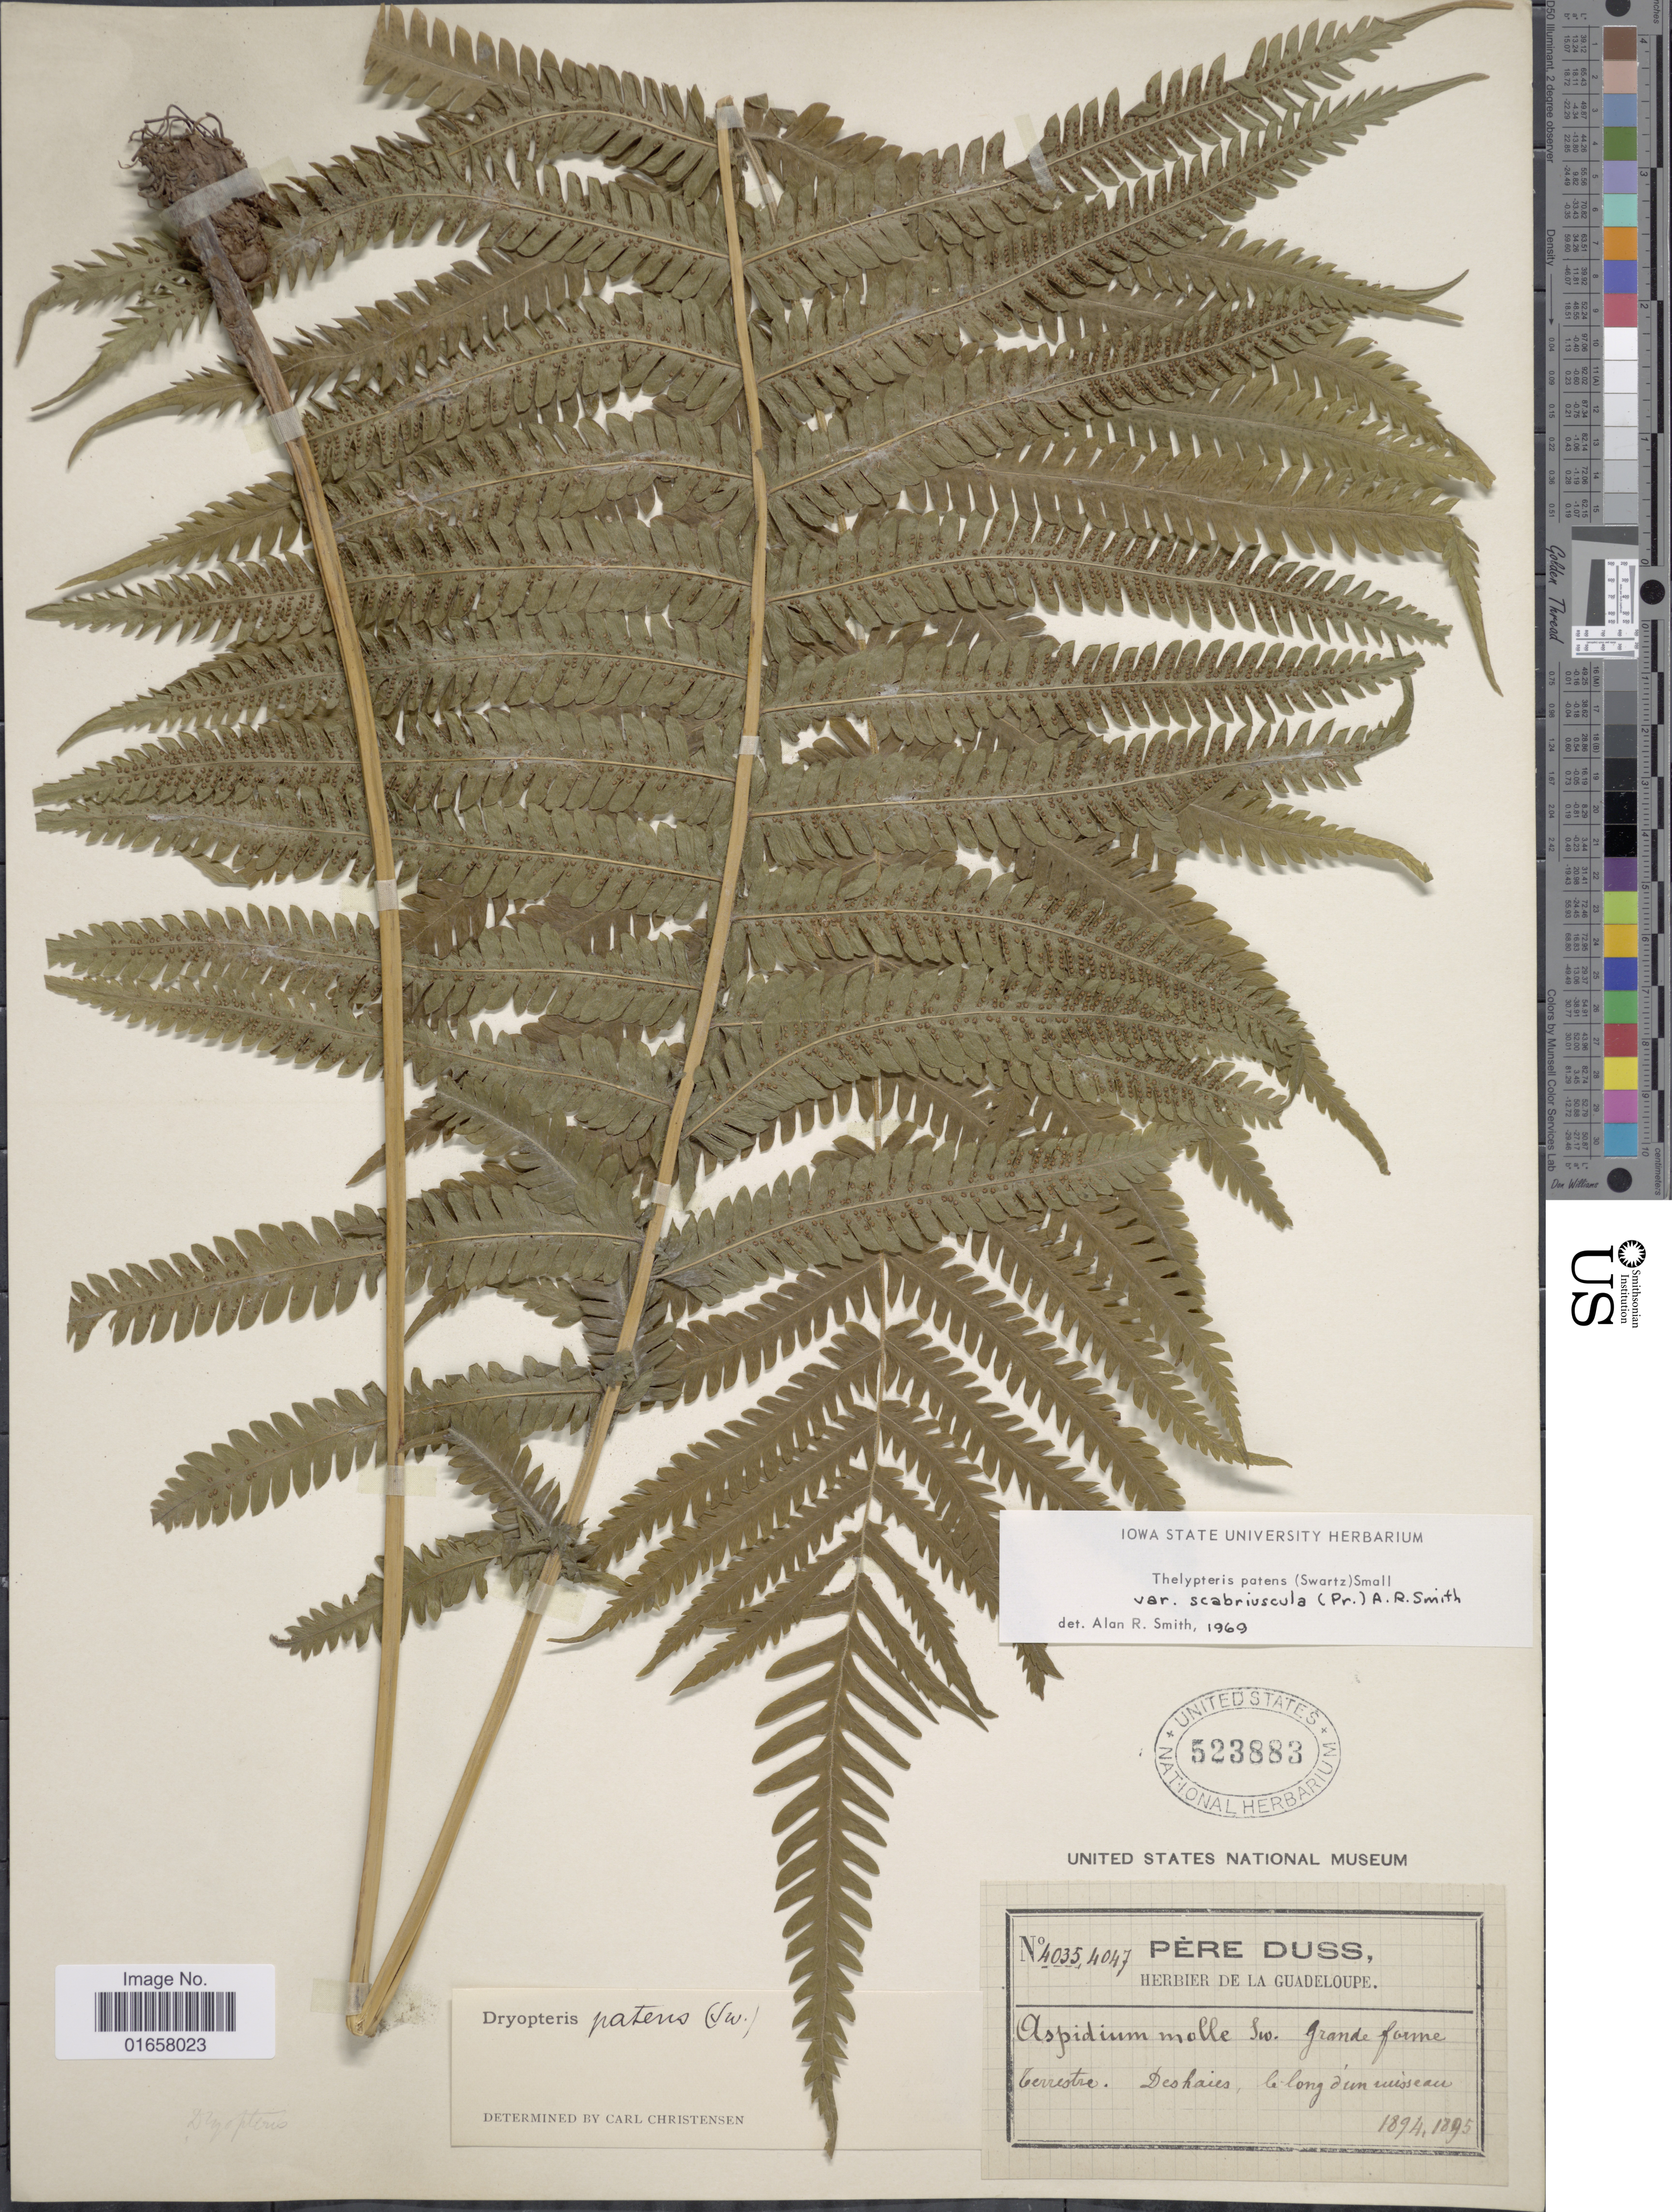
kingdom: Plantae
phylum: Tracheophyta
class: Polypodiopsida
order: Polypodiales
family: Thelypteridaceae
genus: Christella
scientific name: Christella patens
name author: (Sw.) Holttum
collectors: Père Duss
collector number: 4035/4047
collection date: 1894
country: Guadeloupe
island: Leeward Is.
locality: Deshaies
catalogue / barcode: US 523883